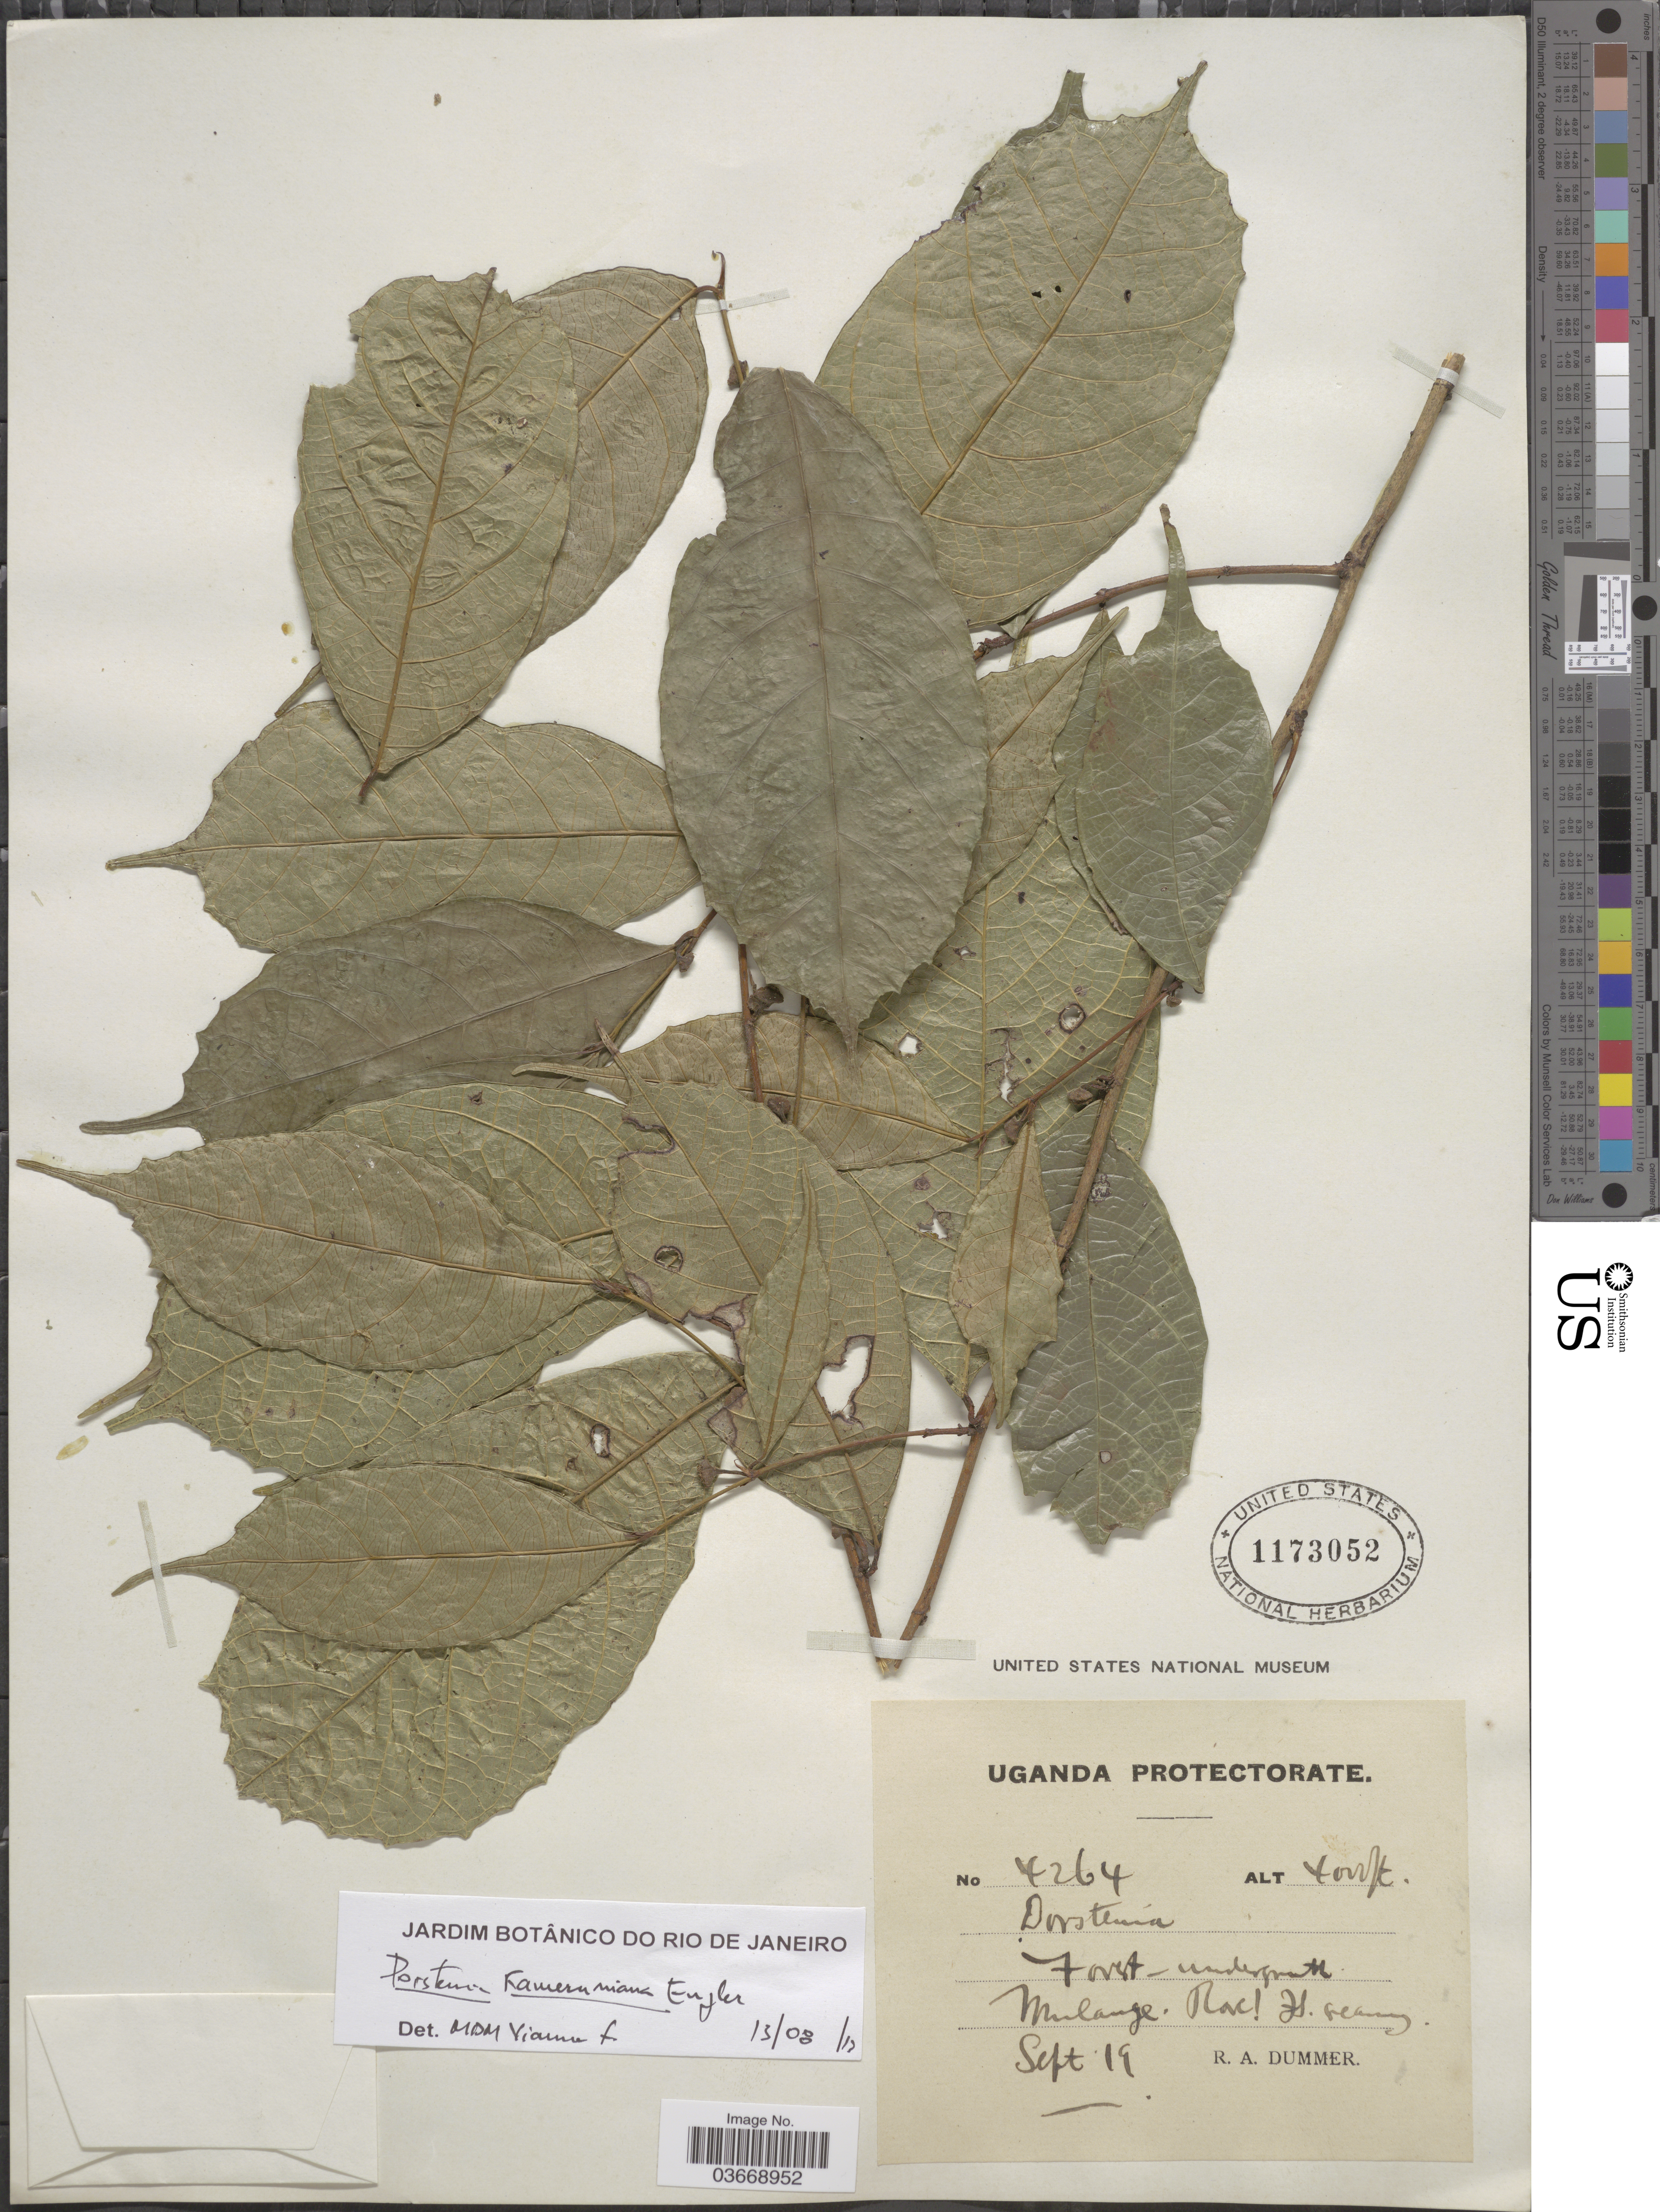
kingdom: Plantae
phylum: Tracheophyta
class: Magnoliopsida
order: Rosales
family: Moraceae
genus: Dorstenia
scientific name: Dorstenia kameruniana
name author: Engl.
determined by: Vianna Filho, M. D. M.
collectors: R. Dümmer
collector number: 4264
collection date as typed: Transcribed d/m/y: /9/19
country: Uganda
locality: Forst-undergrowth* Mulange. Uganda Protectorate.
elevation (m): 1219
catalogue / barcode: US 1173052